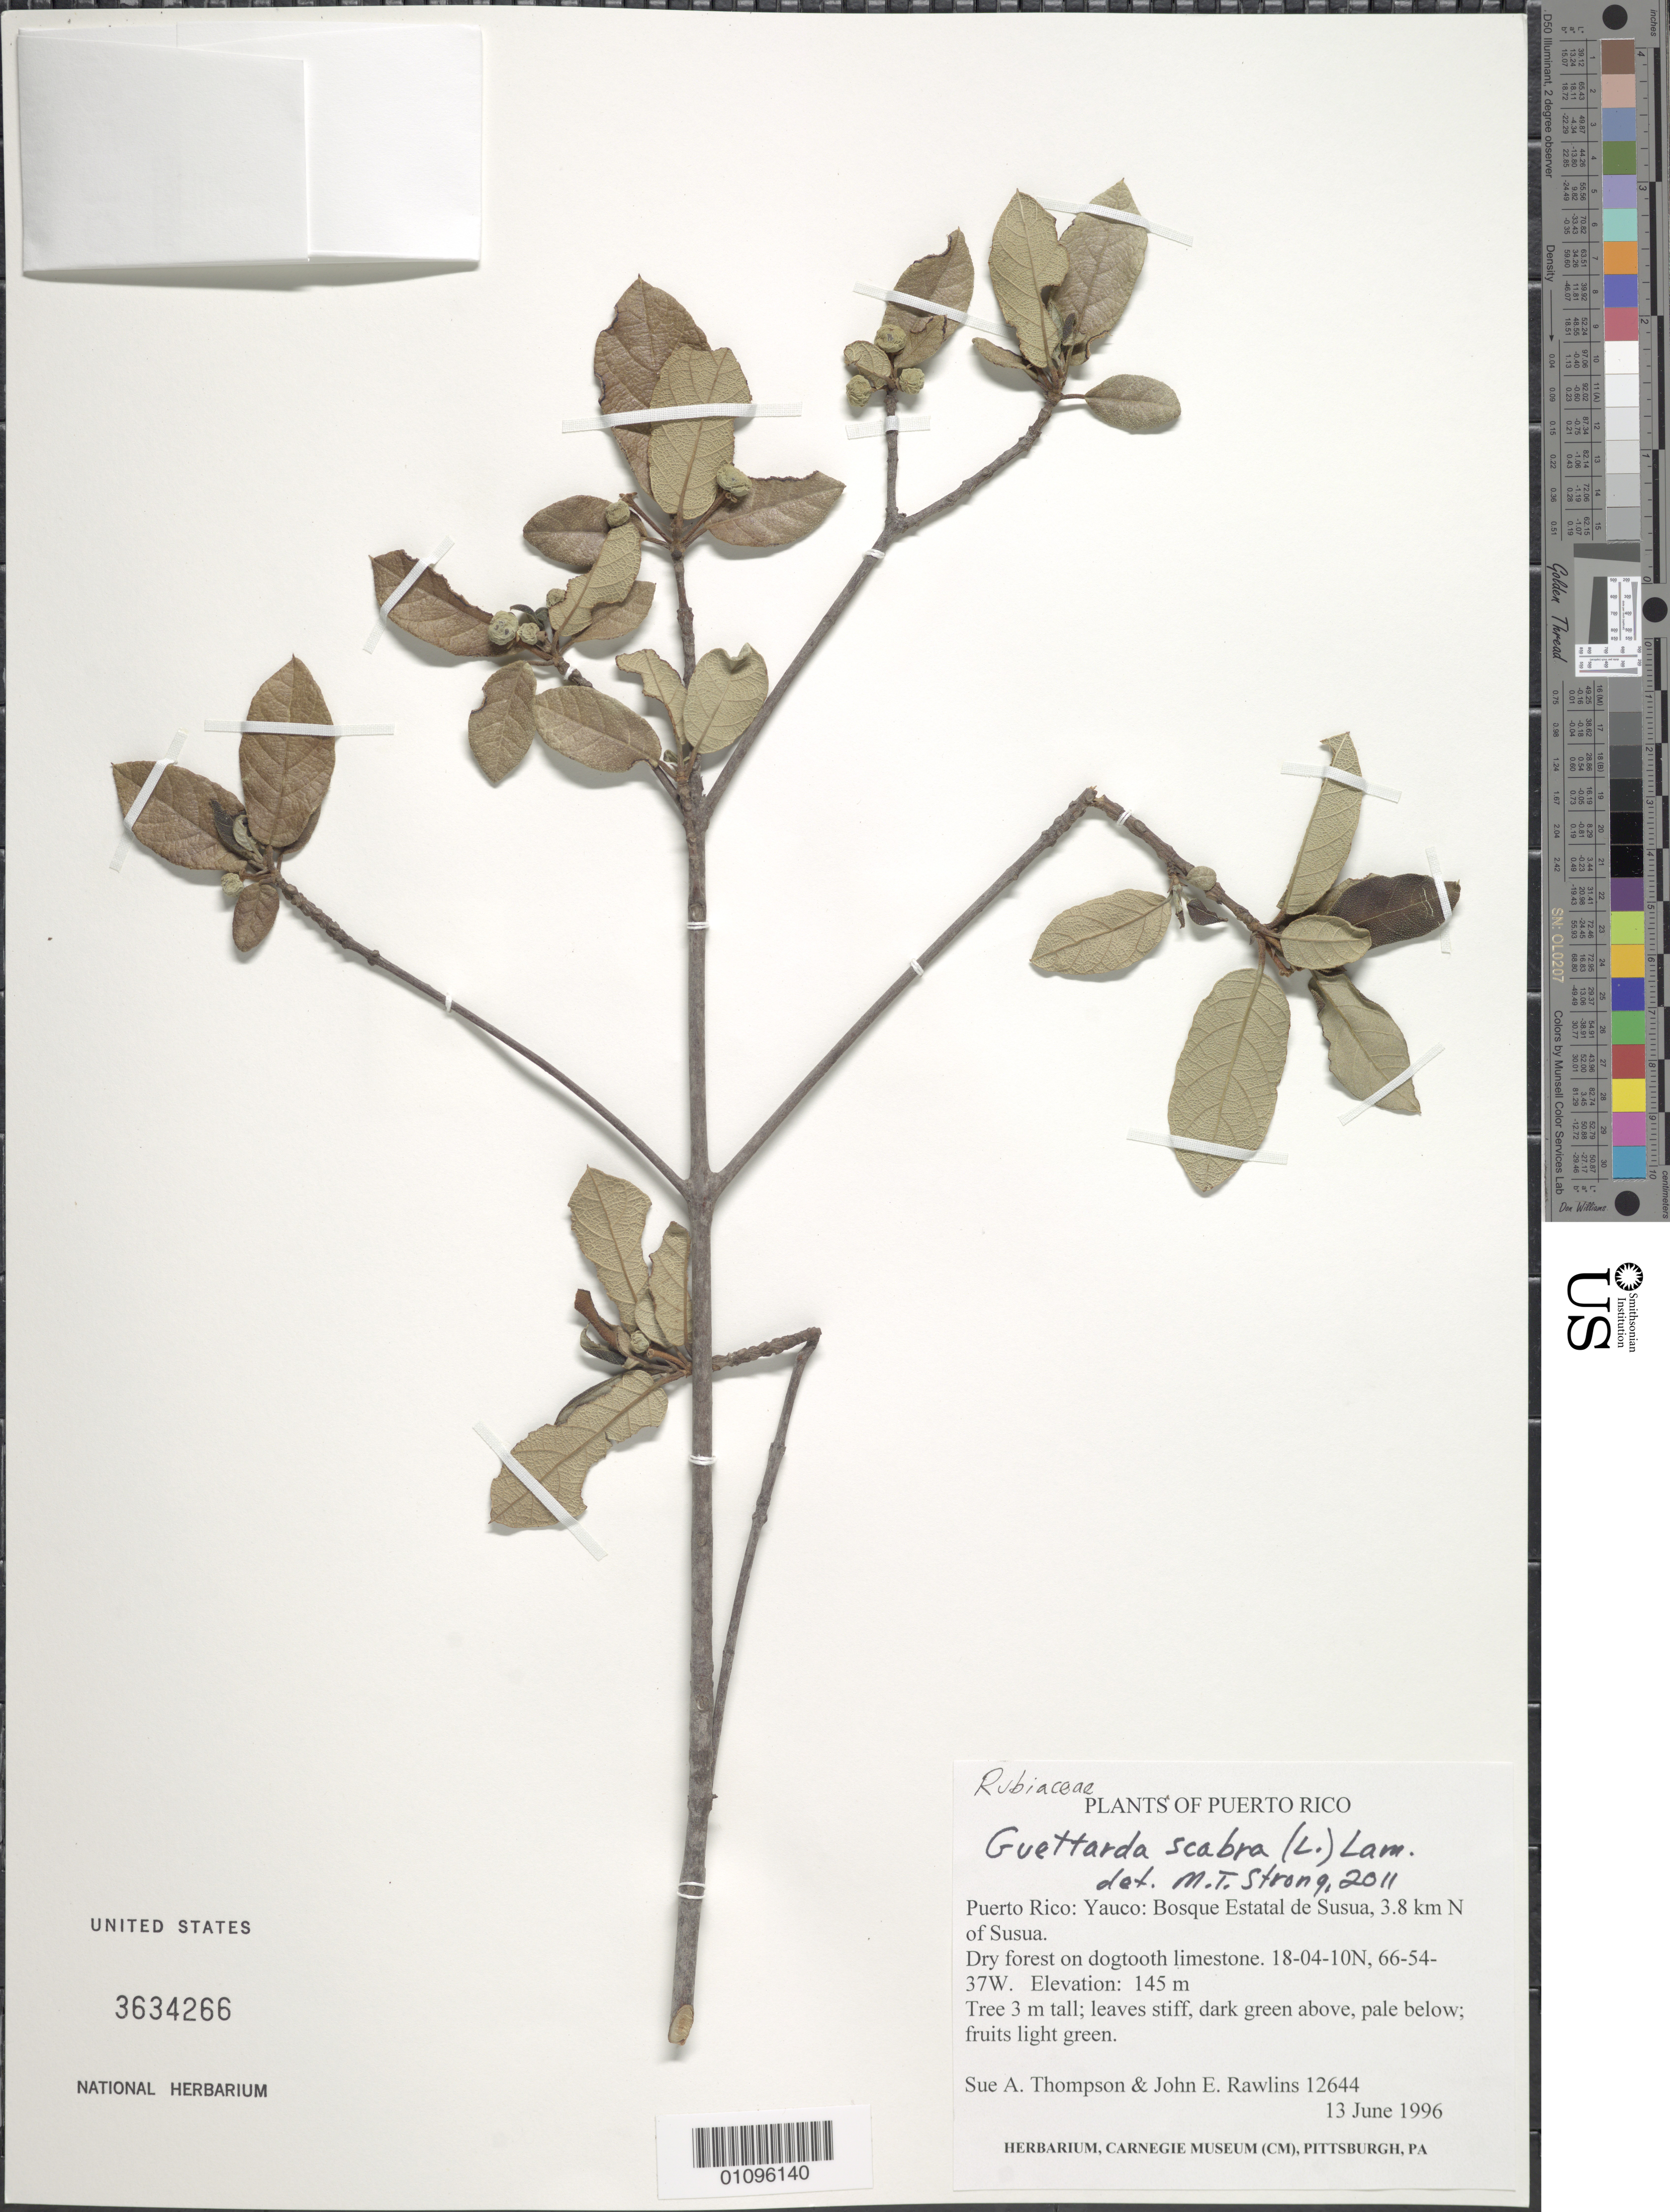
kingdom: Plantae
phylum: Tracheophyta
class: Magnoliopsida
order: Gentianales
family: Rubiaceae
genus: Guettarda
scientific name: Guettarda scabra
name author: (L.) Vent.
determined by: Strong, M. T., (US), Smithsonian Institution - National Museum of Natural History (UNITED STATES)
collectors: S. A. Thompson & J. Rawlins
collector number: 12644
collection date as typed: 13 Jun 1996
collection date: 1996-06-13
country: Puerto Rico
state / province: Yauco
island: Puerto Rico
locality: Bosque Estatal de Susua, 3.8 km N of Susua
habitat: Dry forest on dogtooth limestone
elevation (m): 145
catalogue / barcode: US 3634266